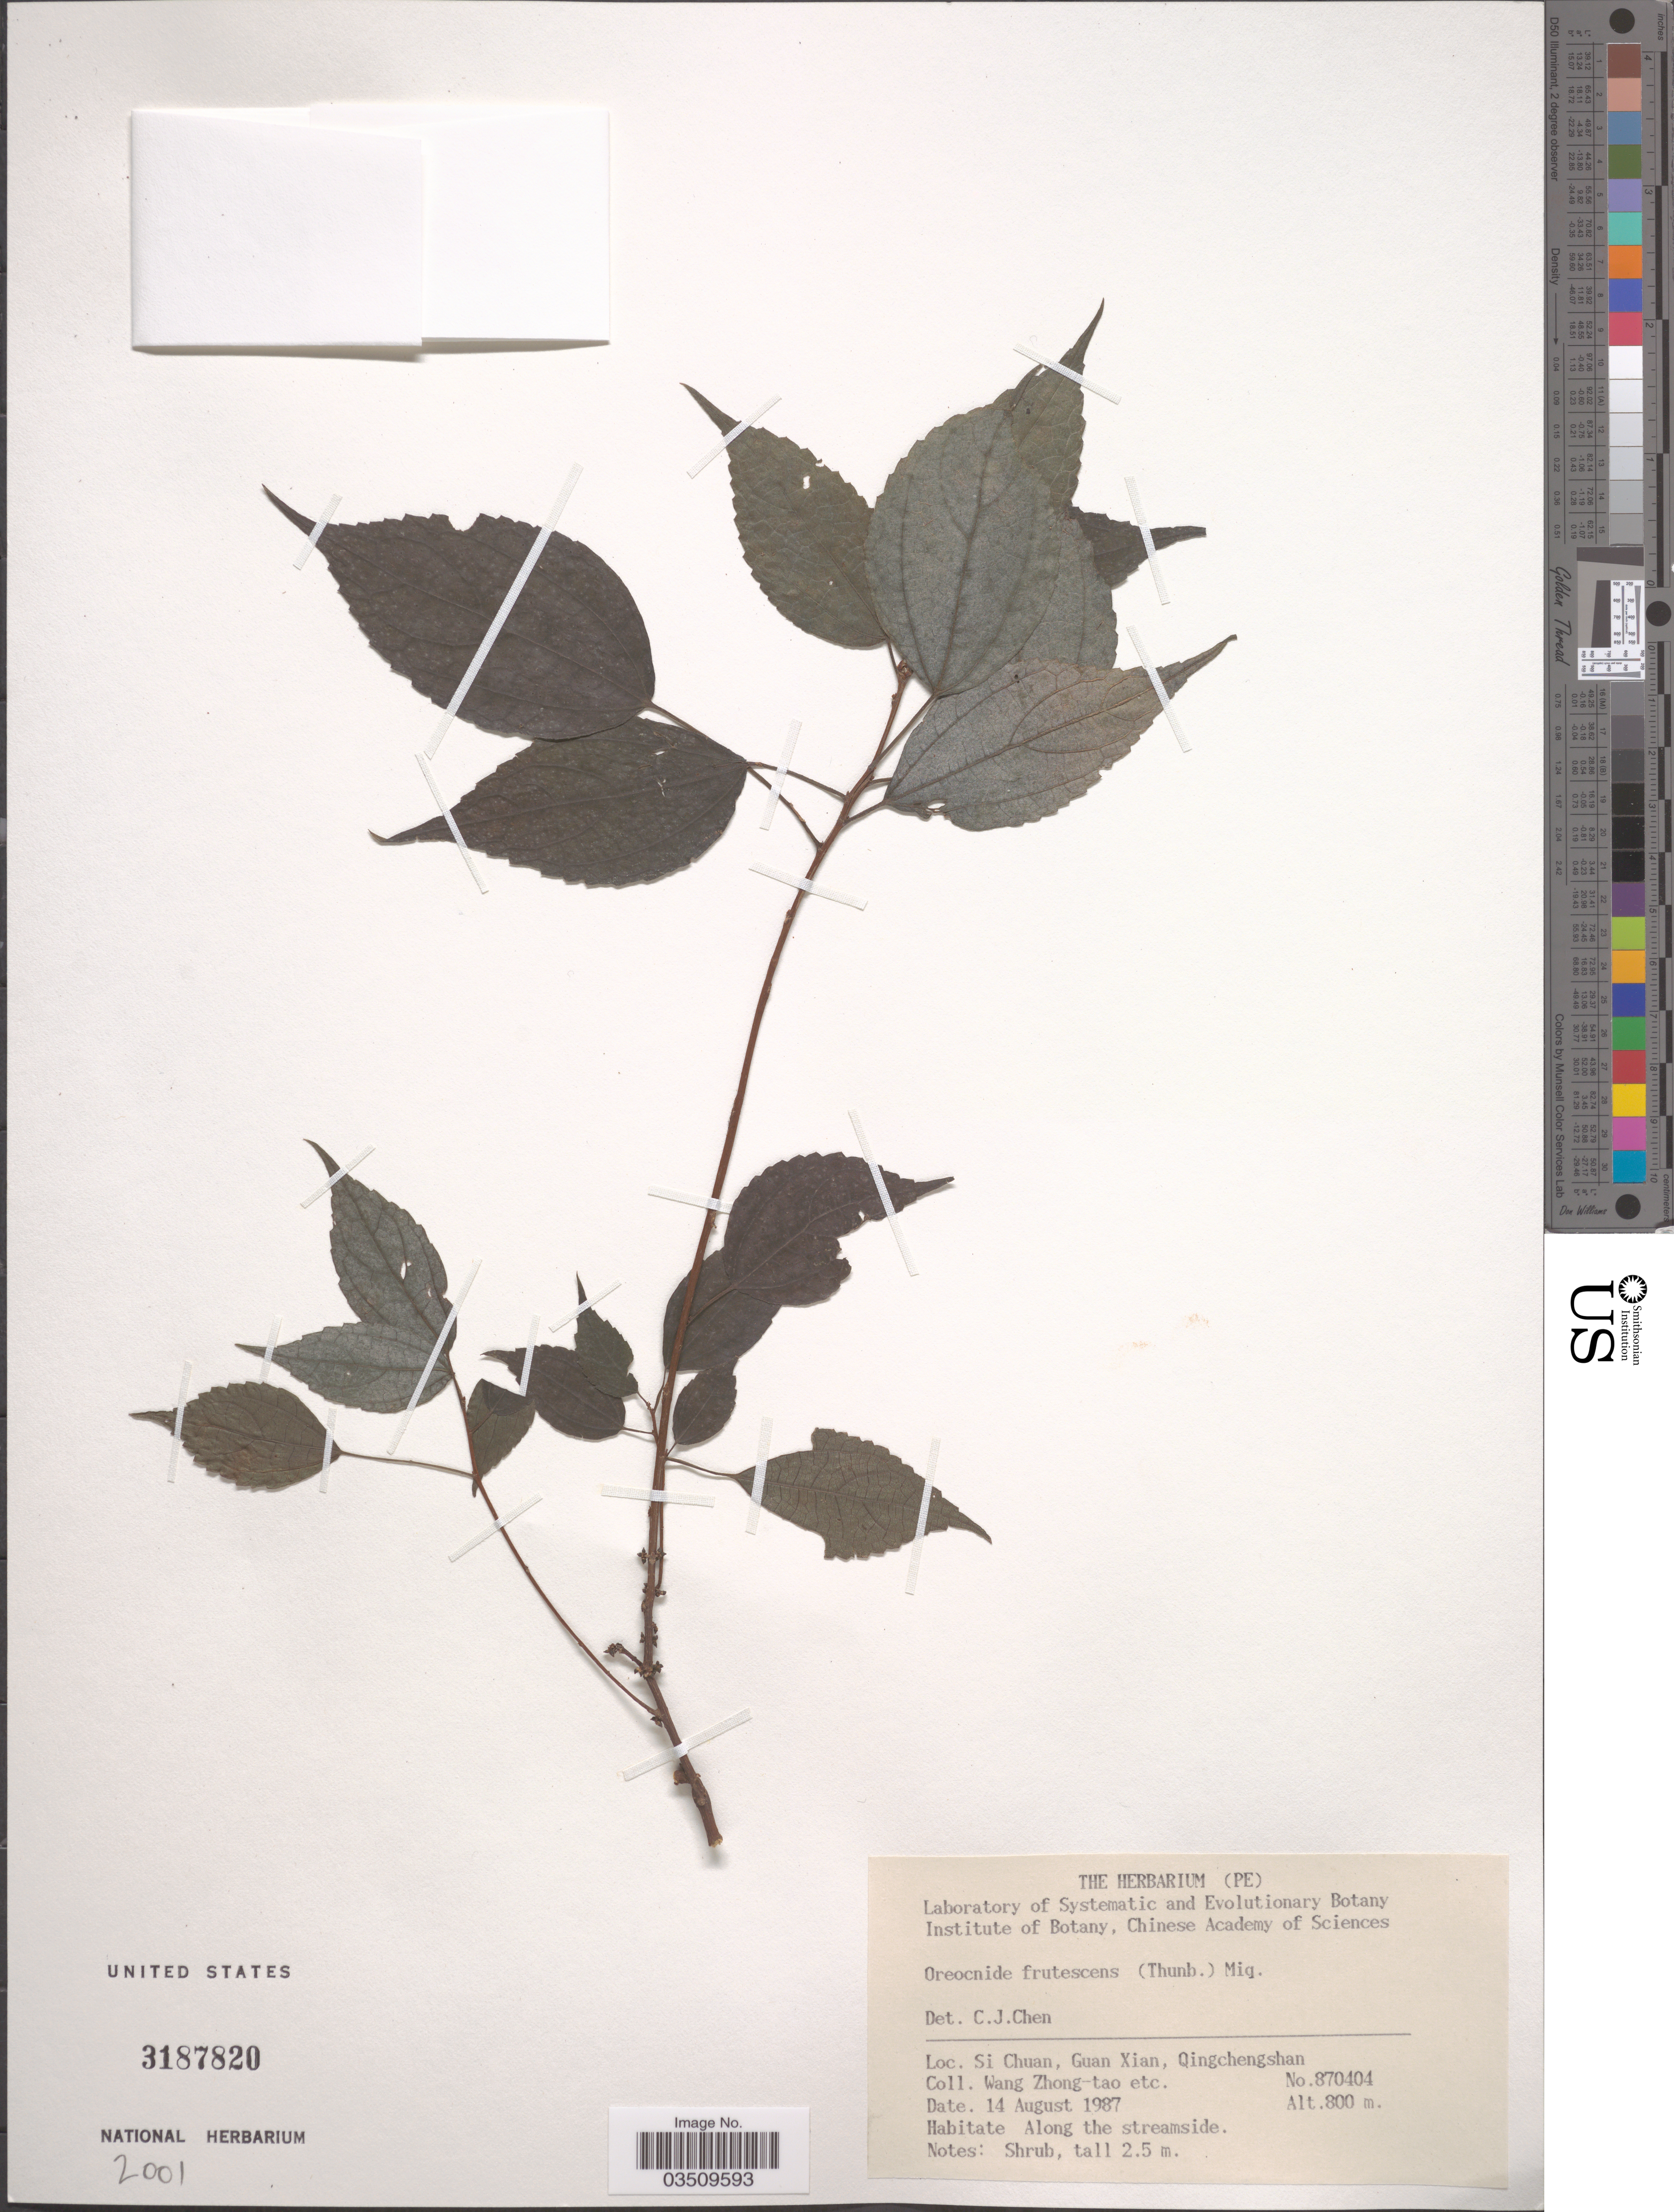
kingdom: Plantae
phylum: Tracheophyta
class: Magnoliopsida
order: Rosales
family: Urticaceae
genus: Oreocnide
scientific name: Oreocnide frutescens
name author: (Thunb.) Miq.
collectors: W. Zhong-Tao & et al.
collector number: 870404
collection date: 1987-08-14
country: China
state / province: Sichuan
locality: Si Chuan, Guan Xian, Qingchengshan.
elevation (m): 800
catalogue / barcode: US 3187820